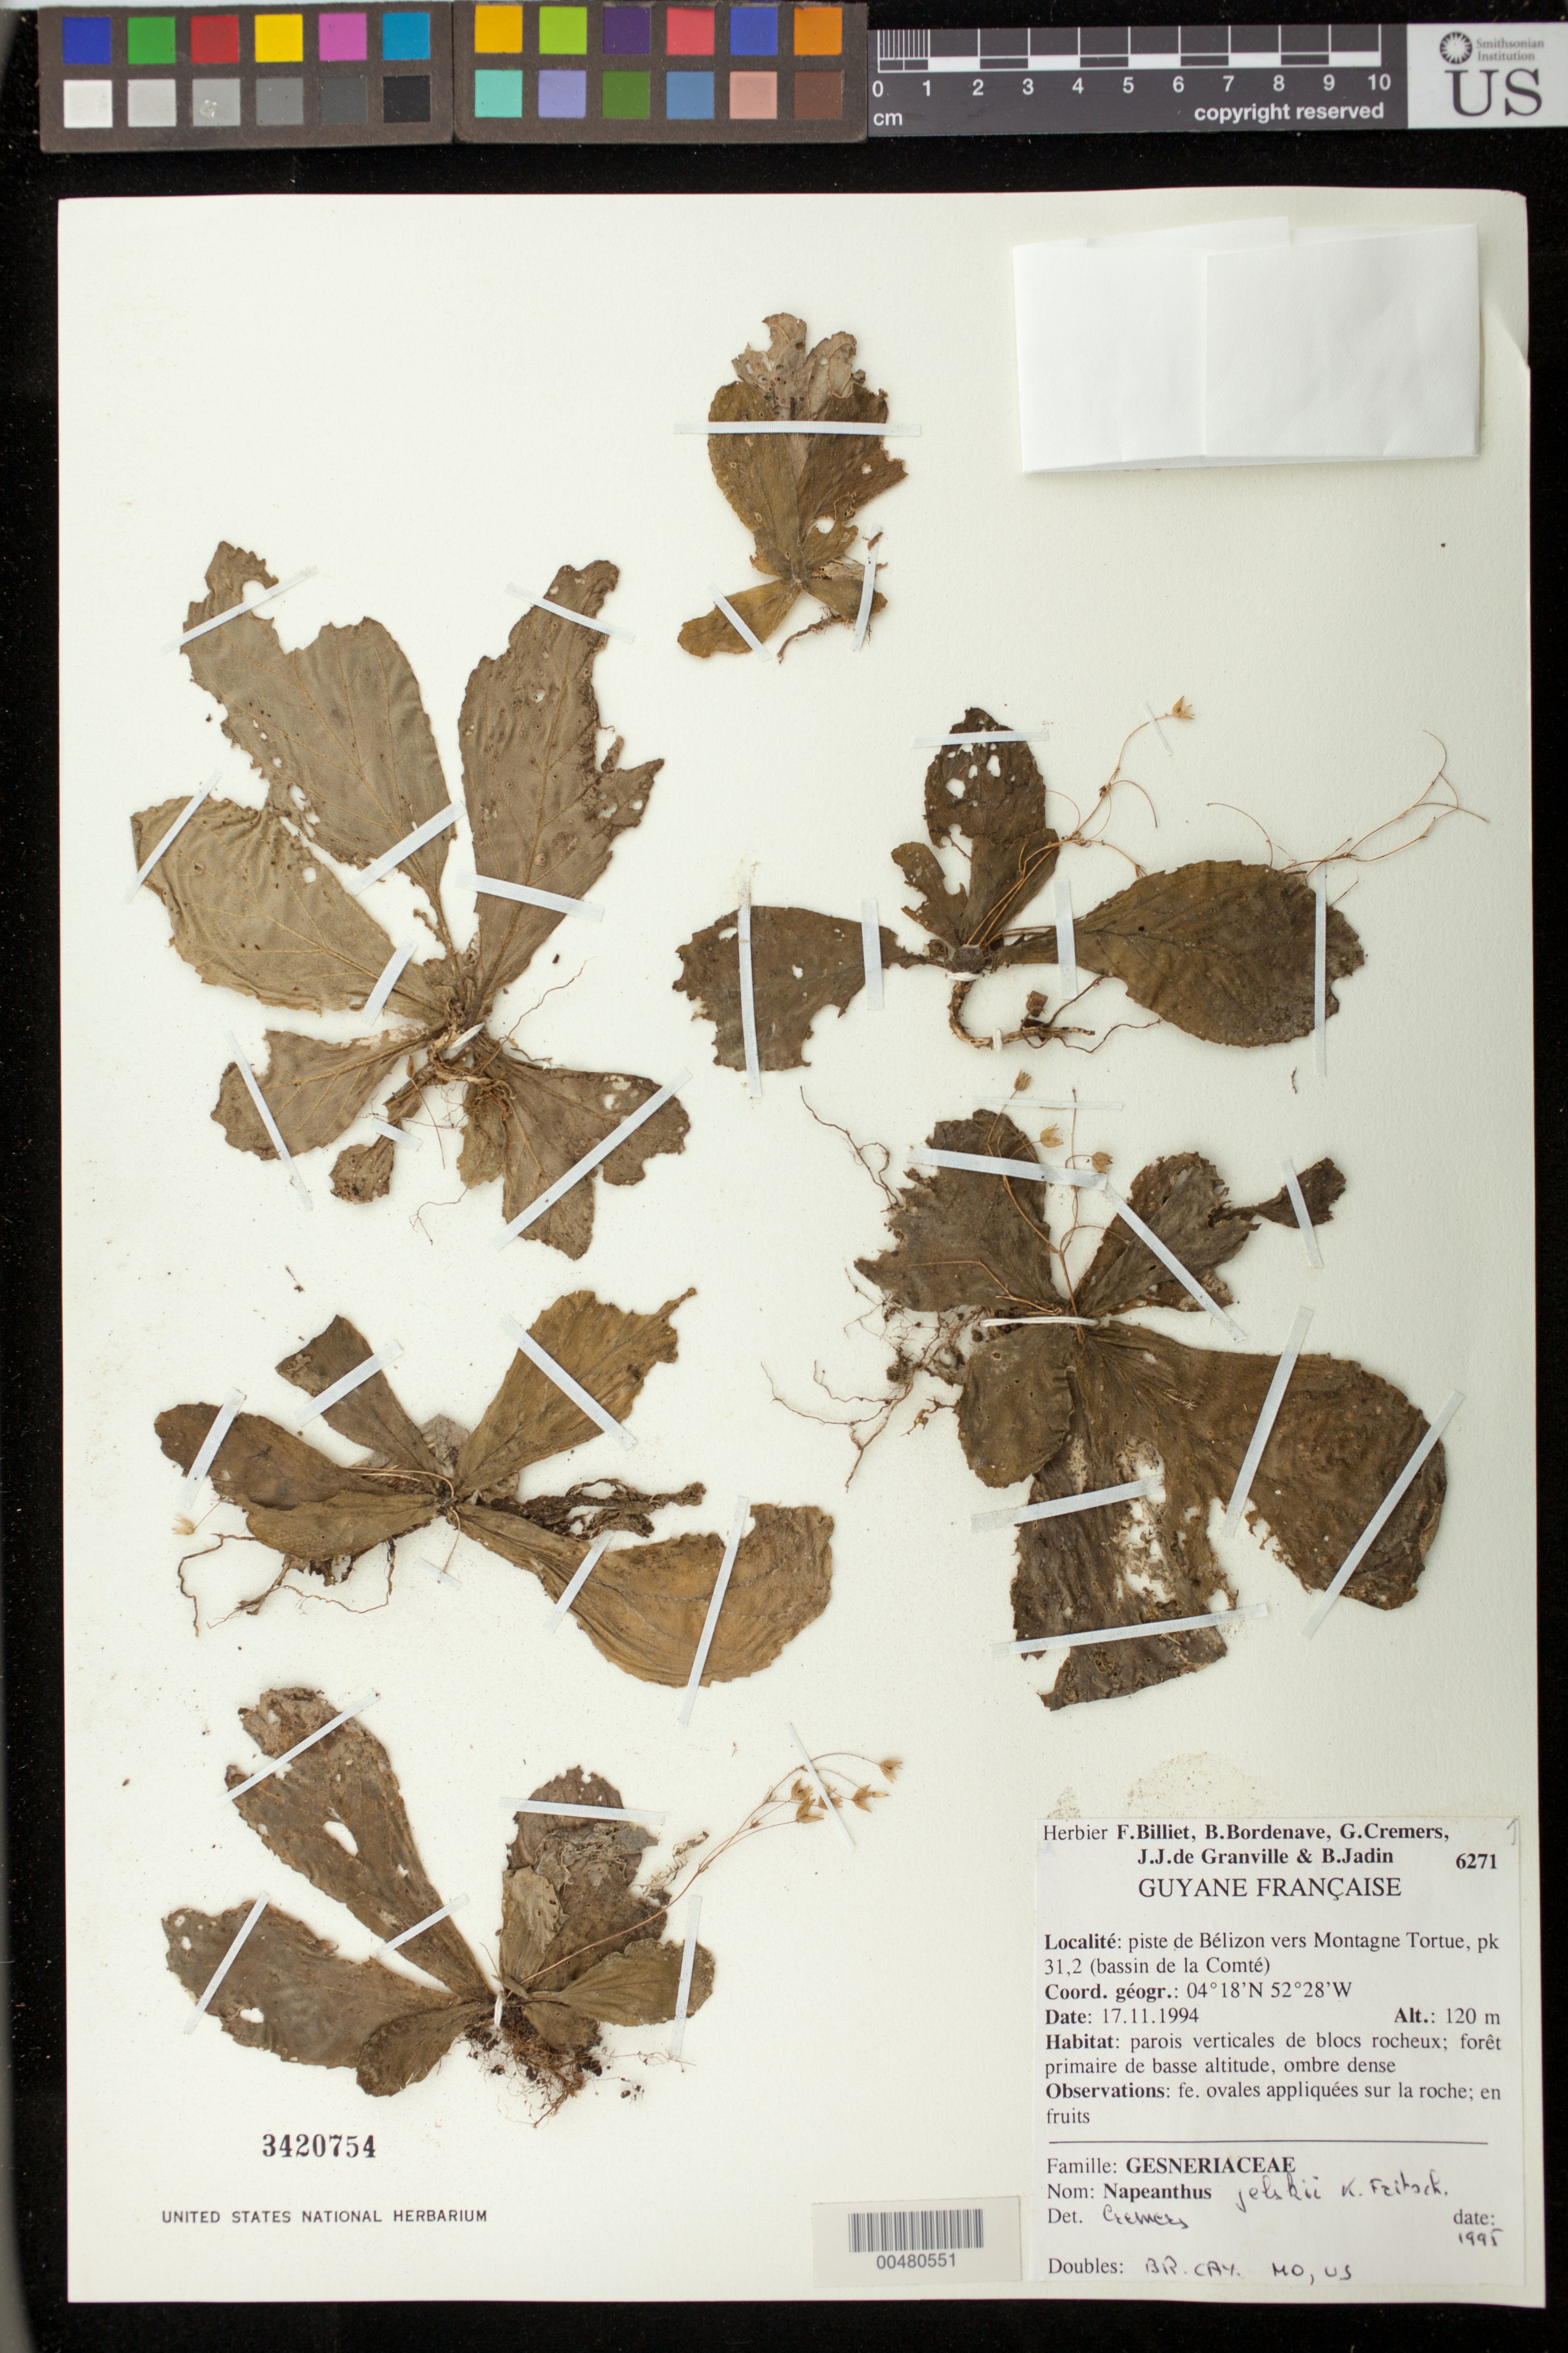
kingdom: Plantae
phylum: Tracheophyta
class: Magnoliopsida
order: Lamiales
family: Gesneriaceae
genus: Napeanthus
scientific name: Napeanthus jelskii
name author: Fritsch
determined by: Skog, Laurence E.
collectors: F. Billiet, B. Bordenave, G. Cremers, J.-J. de Granville & B. Jadin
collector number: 6271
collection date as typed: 17 Nov 1994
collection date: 1994-11-17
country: French Guiana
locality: Piste de Bélizon vers Montagne Tortue, pk 31,2 (bassin de la Comté)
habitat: Parois verticales de blocs rocheux; forêt primaire de basse altitude, ombre dense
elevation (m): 120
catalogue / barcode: US 3420754